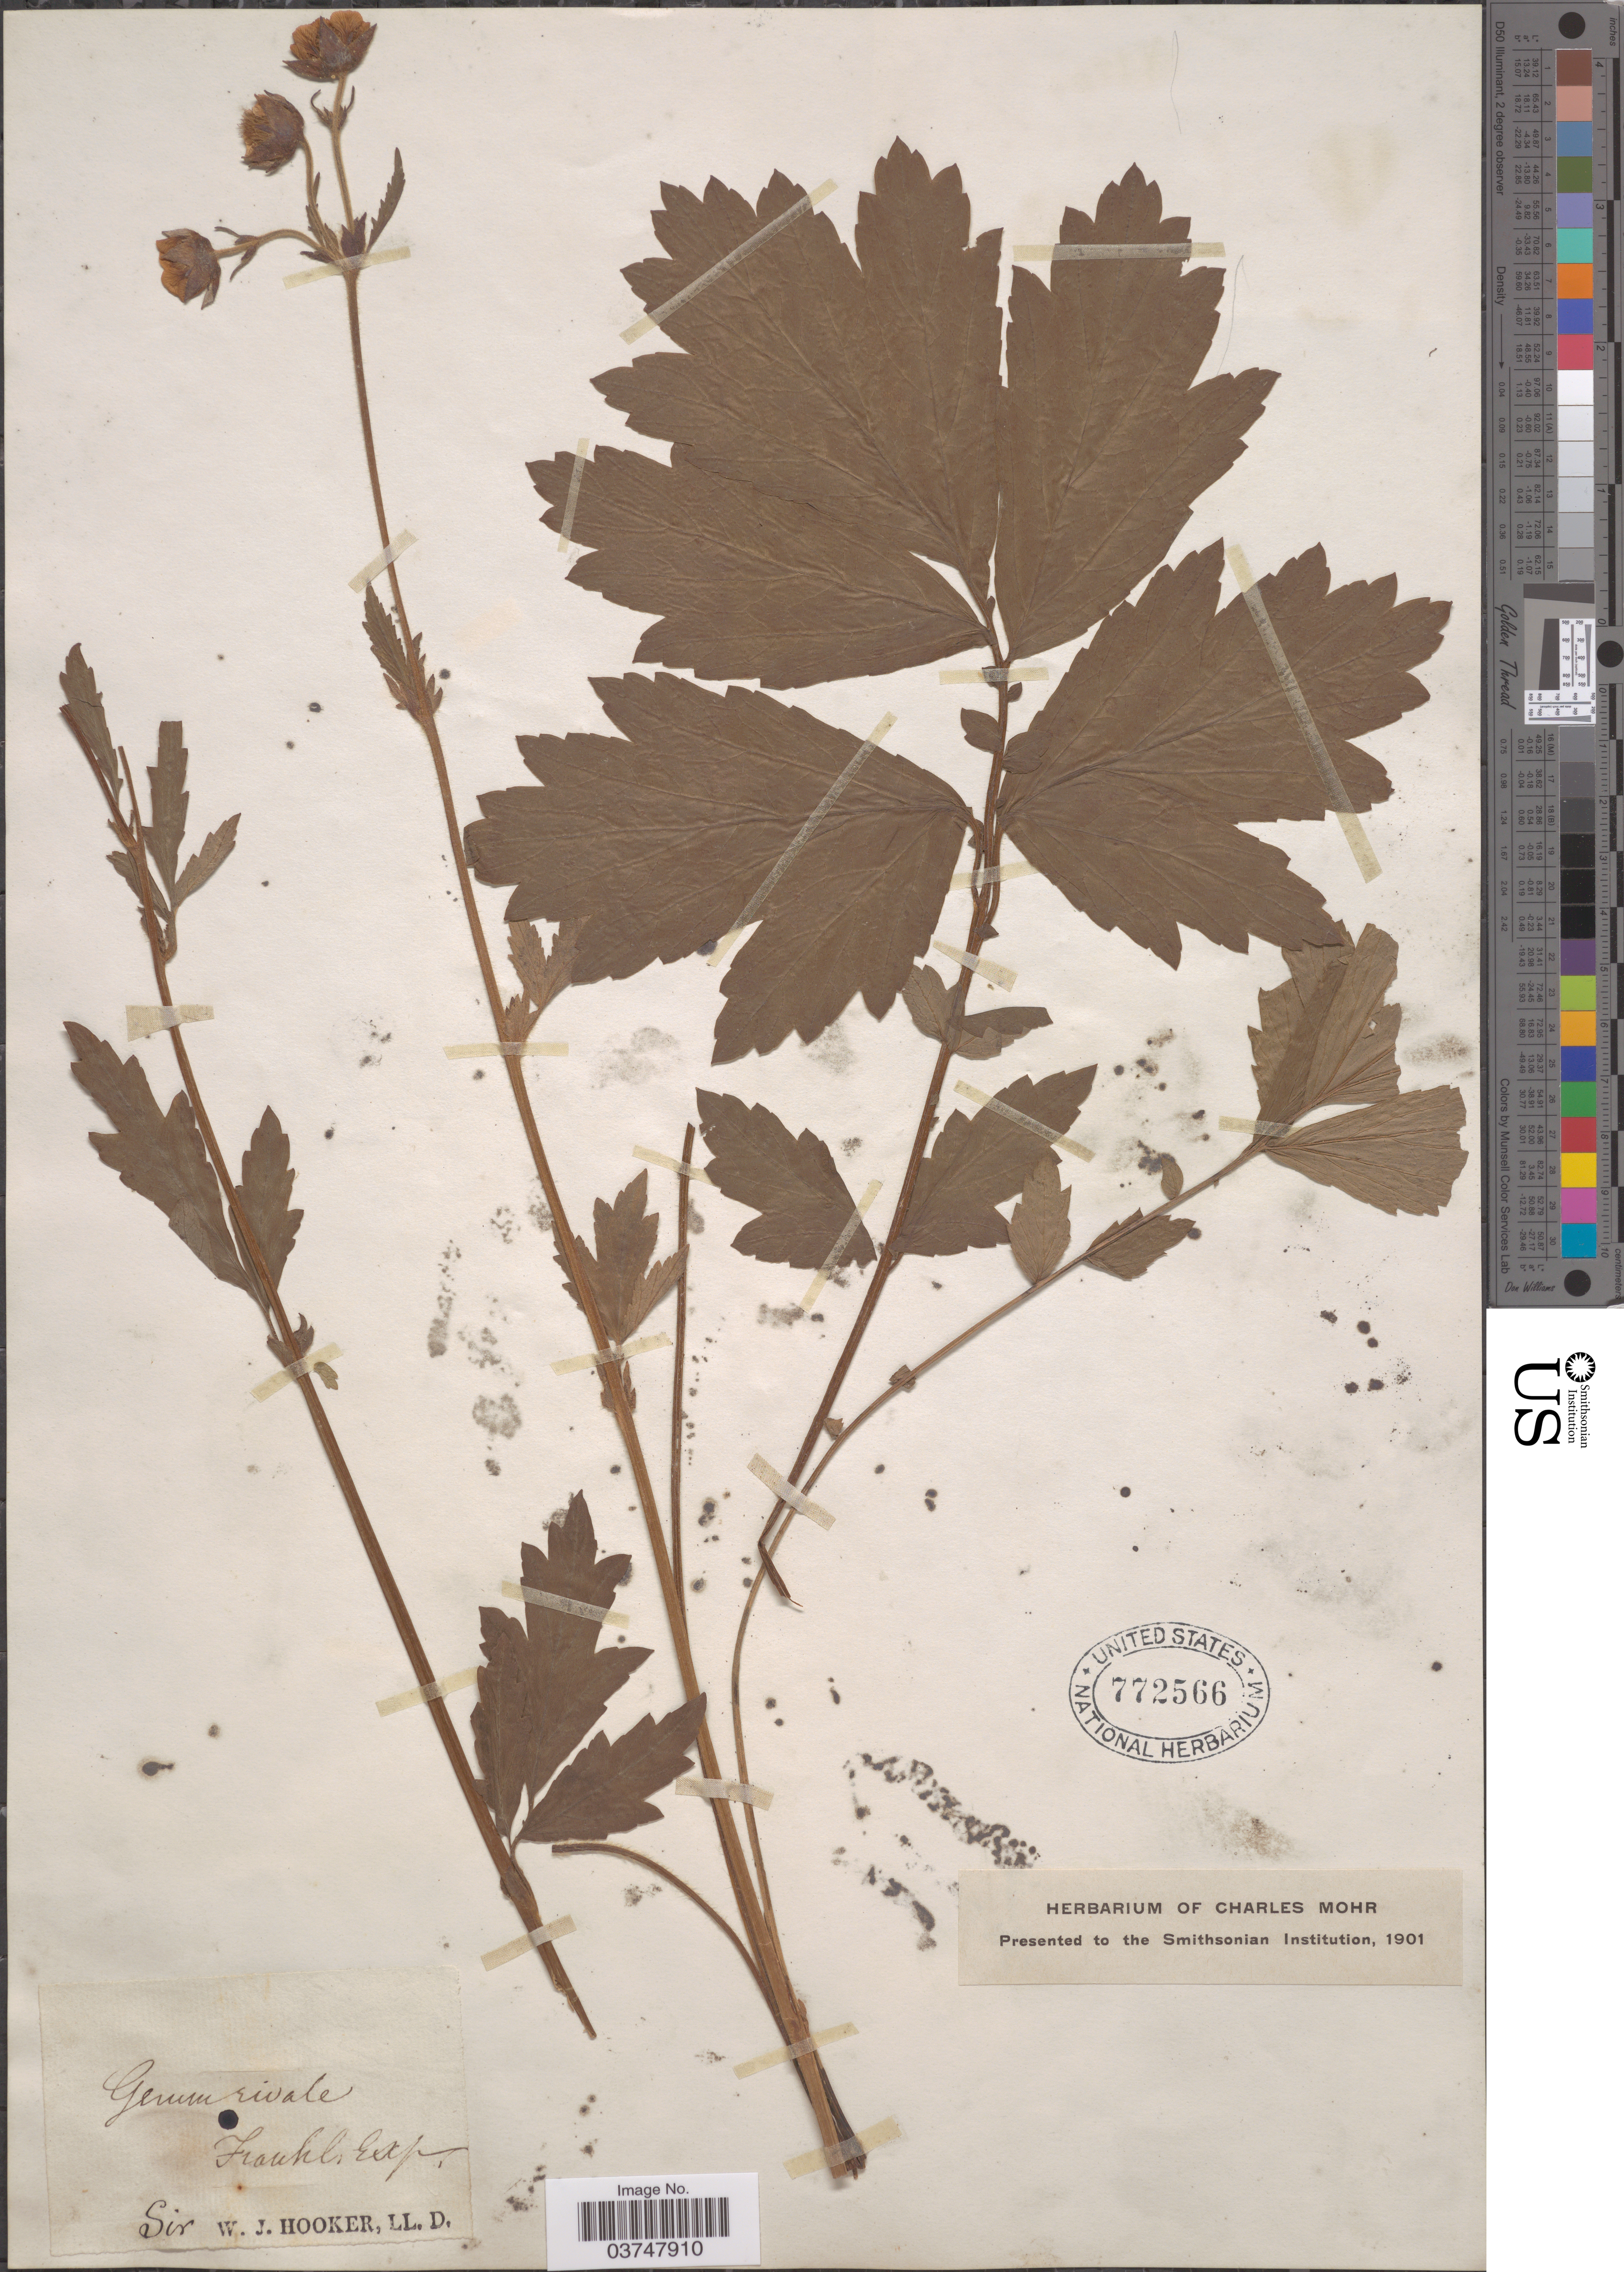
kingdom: Plantae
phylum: Tracheophyta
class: Magnoliopsida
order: Rosales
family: Rosaceae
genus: Geum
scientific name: Geum rivale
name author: L.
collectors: W. J. Hooker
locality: Frankls [interpreted] [unsure placement]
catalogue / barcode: US 772566